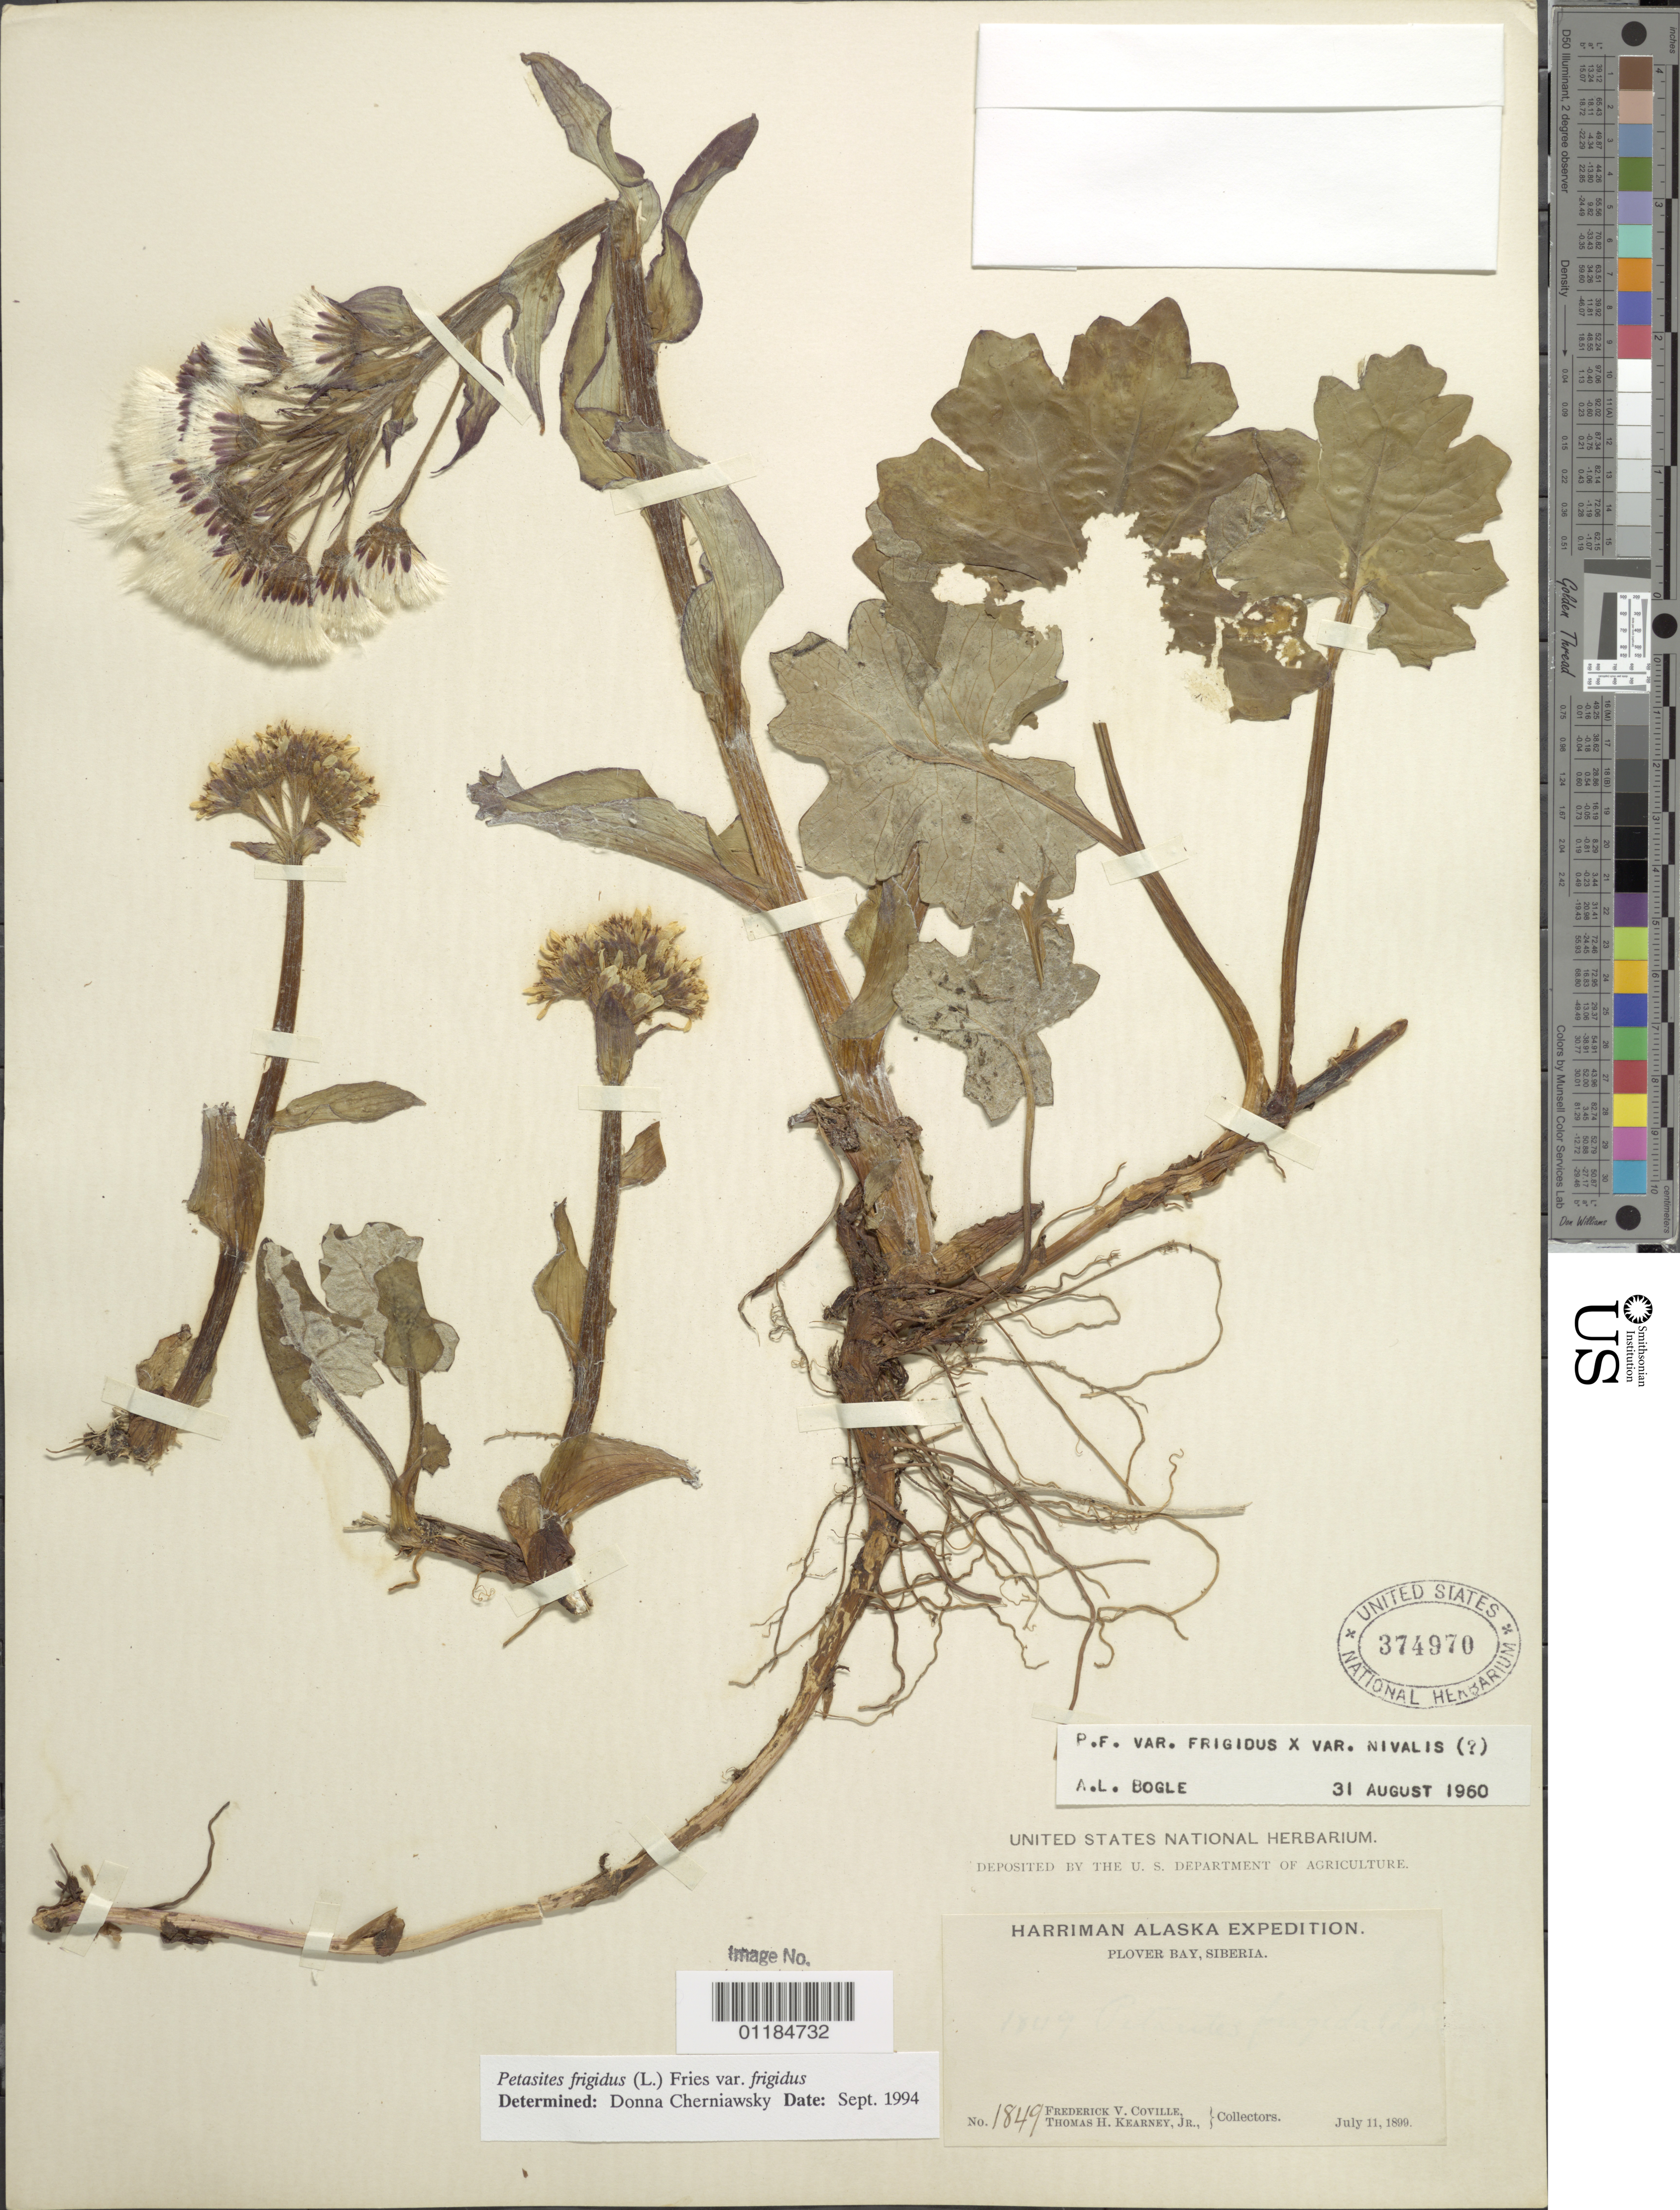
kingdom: Plantae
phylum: Tracheophyta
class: Magnoliopsida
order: Asterales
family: Asteraceae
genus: Petasites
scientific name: Petasites frigidus var. frigidus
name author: (L.) Fr.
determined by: Cherniawsky, Donna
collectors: F. V. Coville & T. H. Kearney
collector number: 1849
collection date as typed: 11 Jul 1899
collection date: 1899-07-11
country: United States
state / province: Alaska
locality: Plover Bay, Siberia [Plover [Providence] Bay is on the easternmost tip of the Russian far east, on Chukotka Pen.]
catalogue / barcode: US 374970